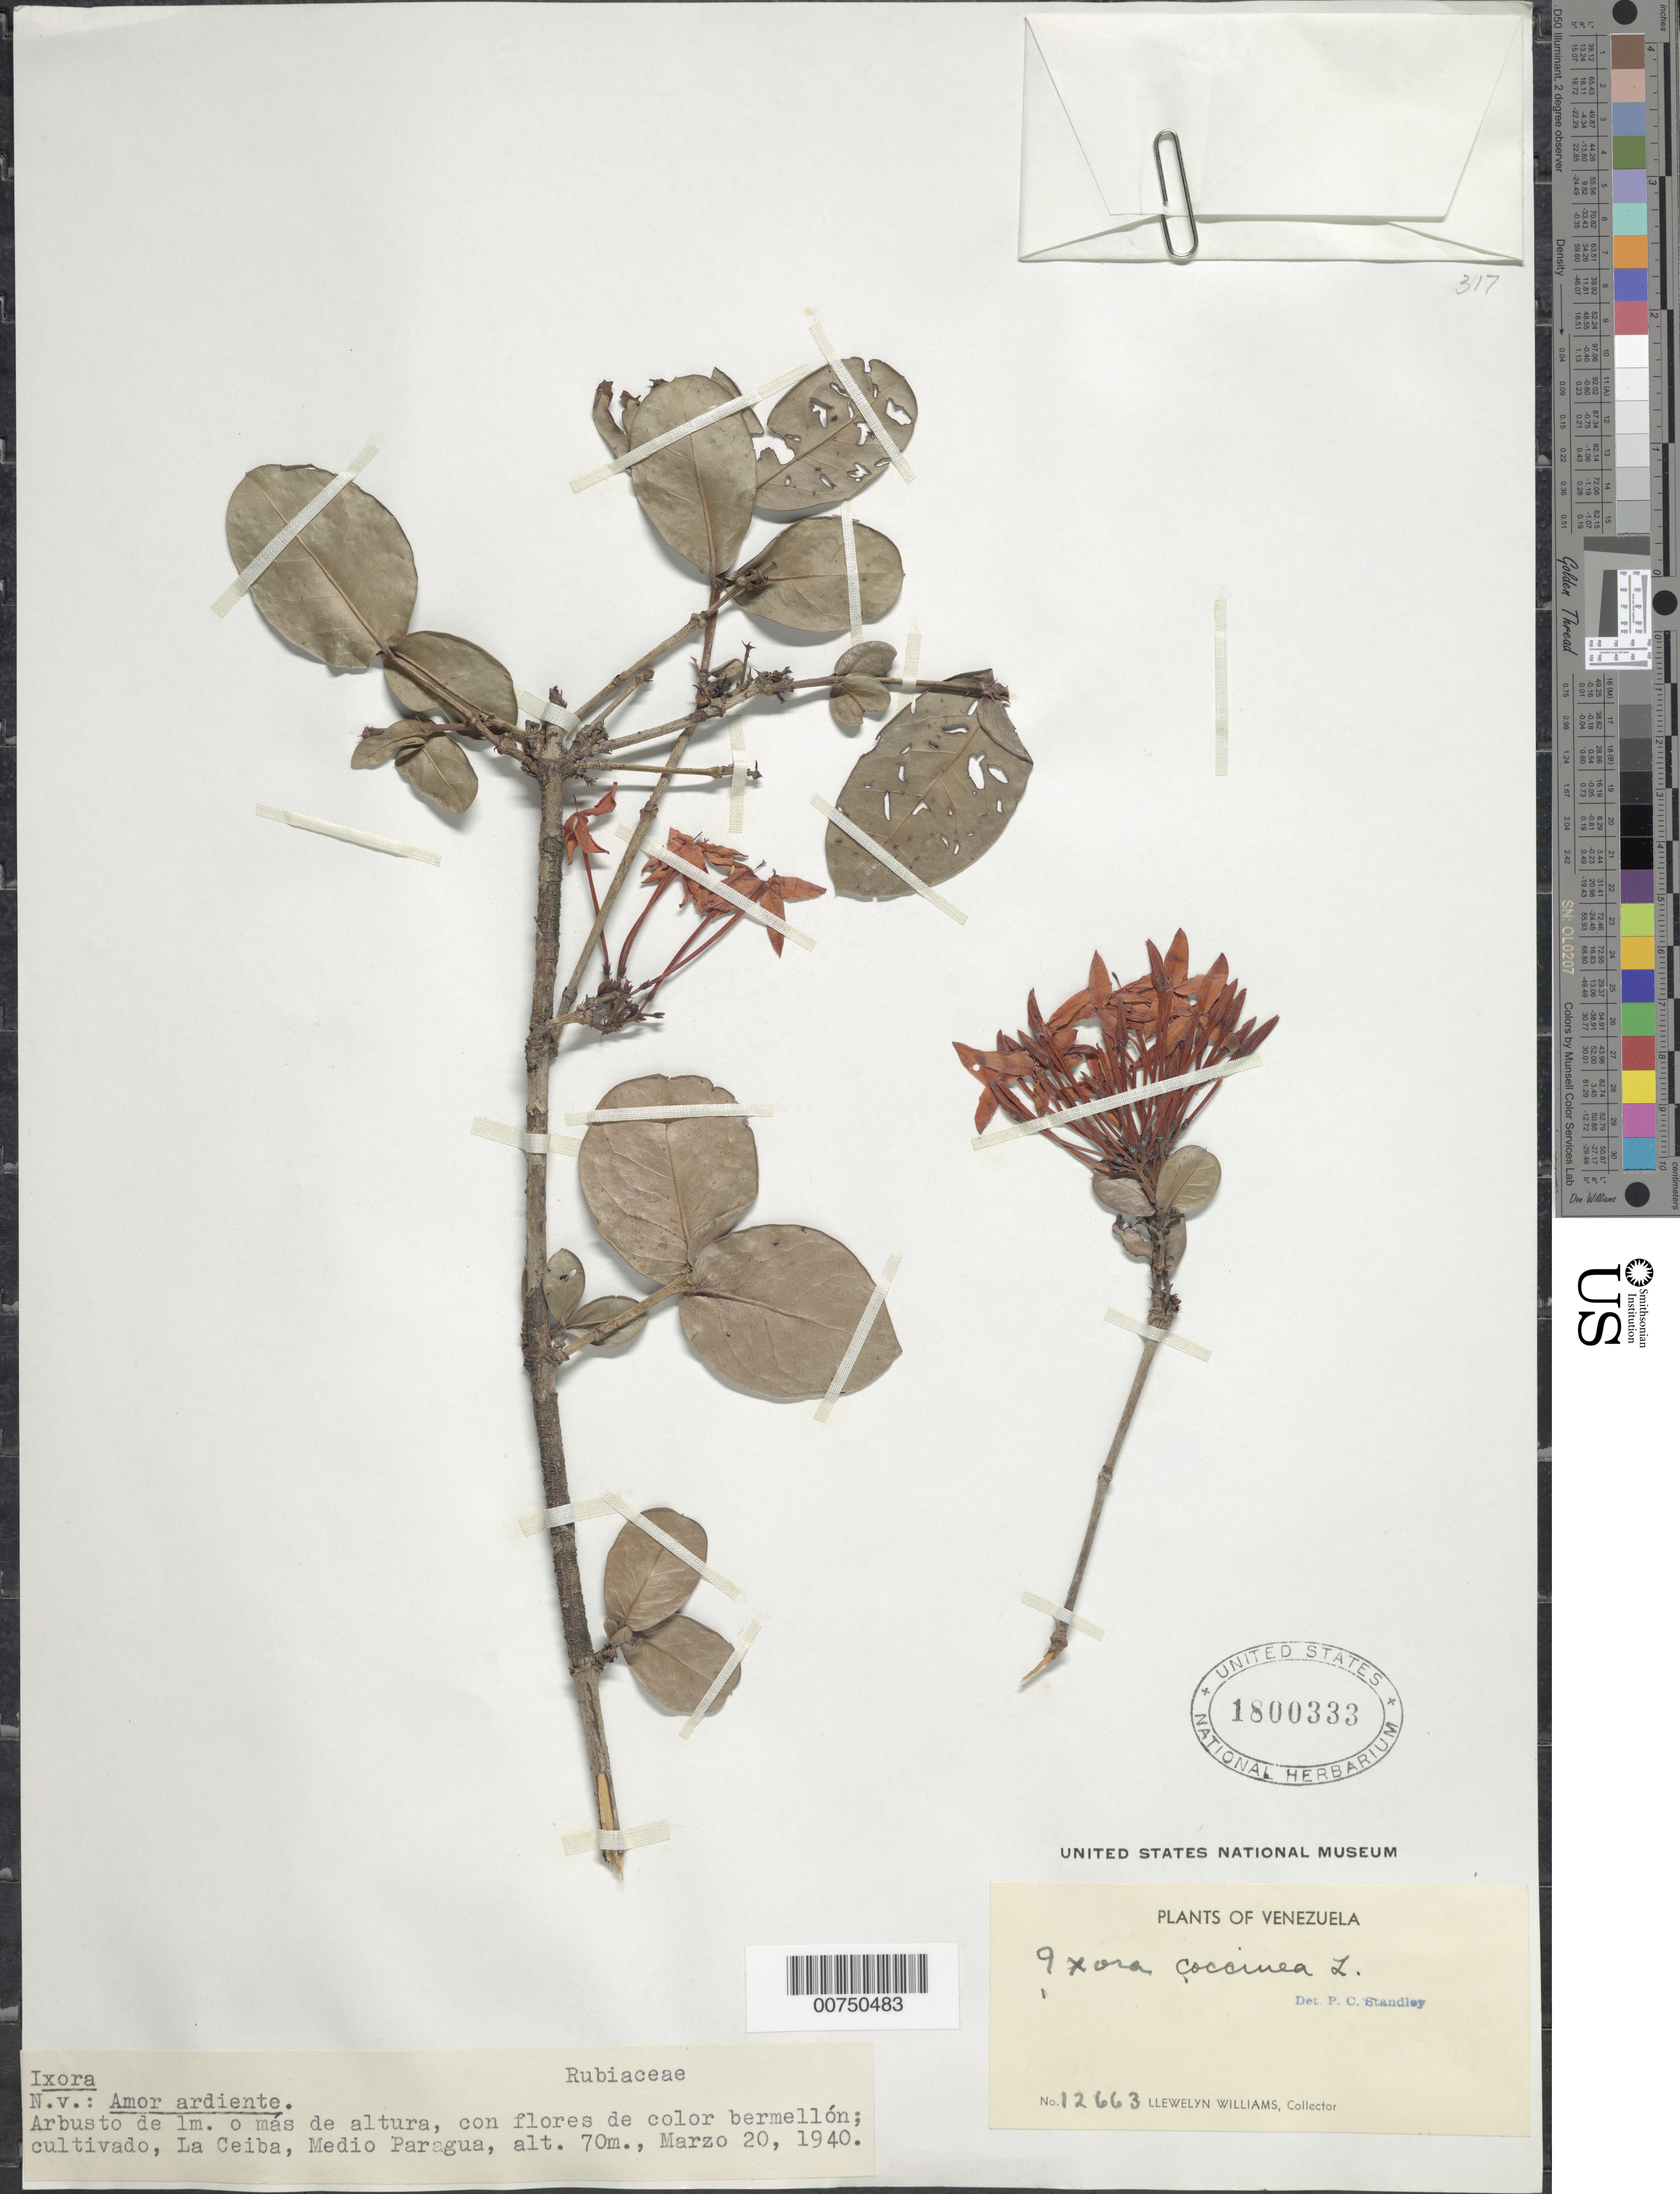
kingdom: Plantae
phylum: Tracheophyta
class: Magnoliopsida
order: Gentianales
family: Rubiaceae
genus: Ixora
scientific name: Ixora coccinea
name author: L.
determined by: Standley, Paul C.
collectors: Ll. Williams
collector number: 12663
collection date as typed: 20-Mar-40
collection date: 1940-03-20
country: Venezuela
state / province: Bolívar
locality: La Ceiba, Medio Paragua; Río Asa, afl. del Paragua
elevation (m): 70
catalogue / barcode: US 1800333